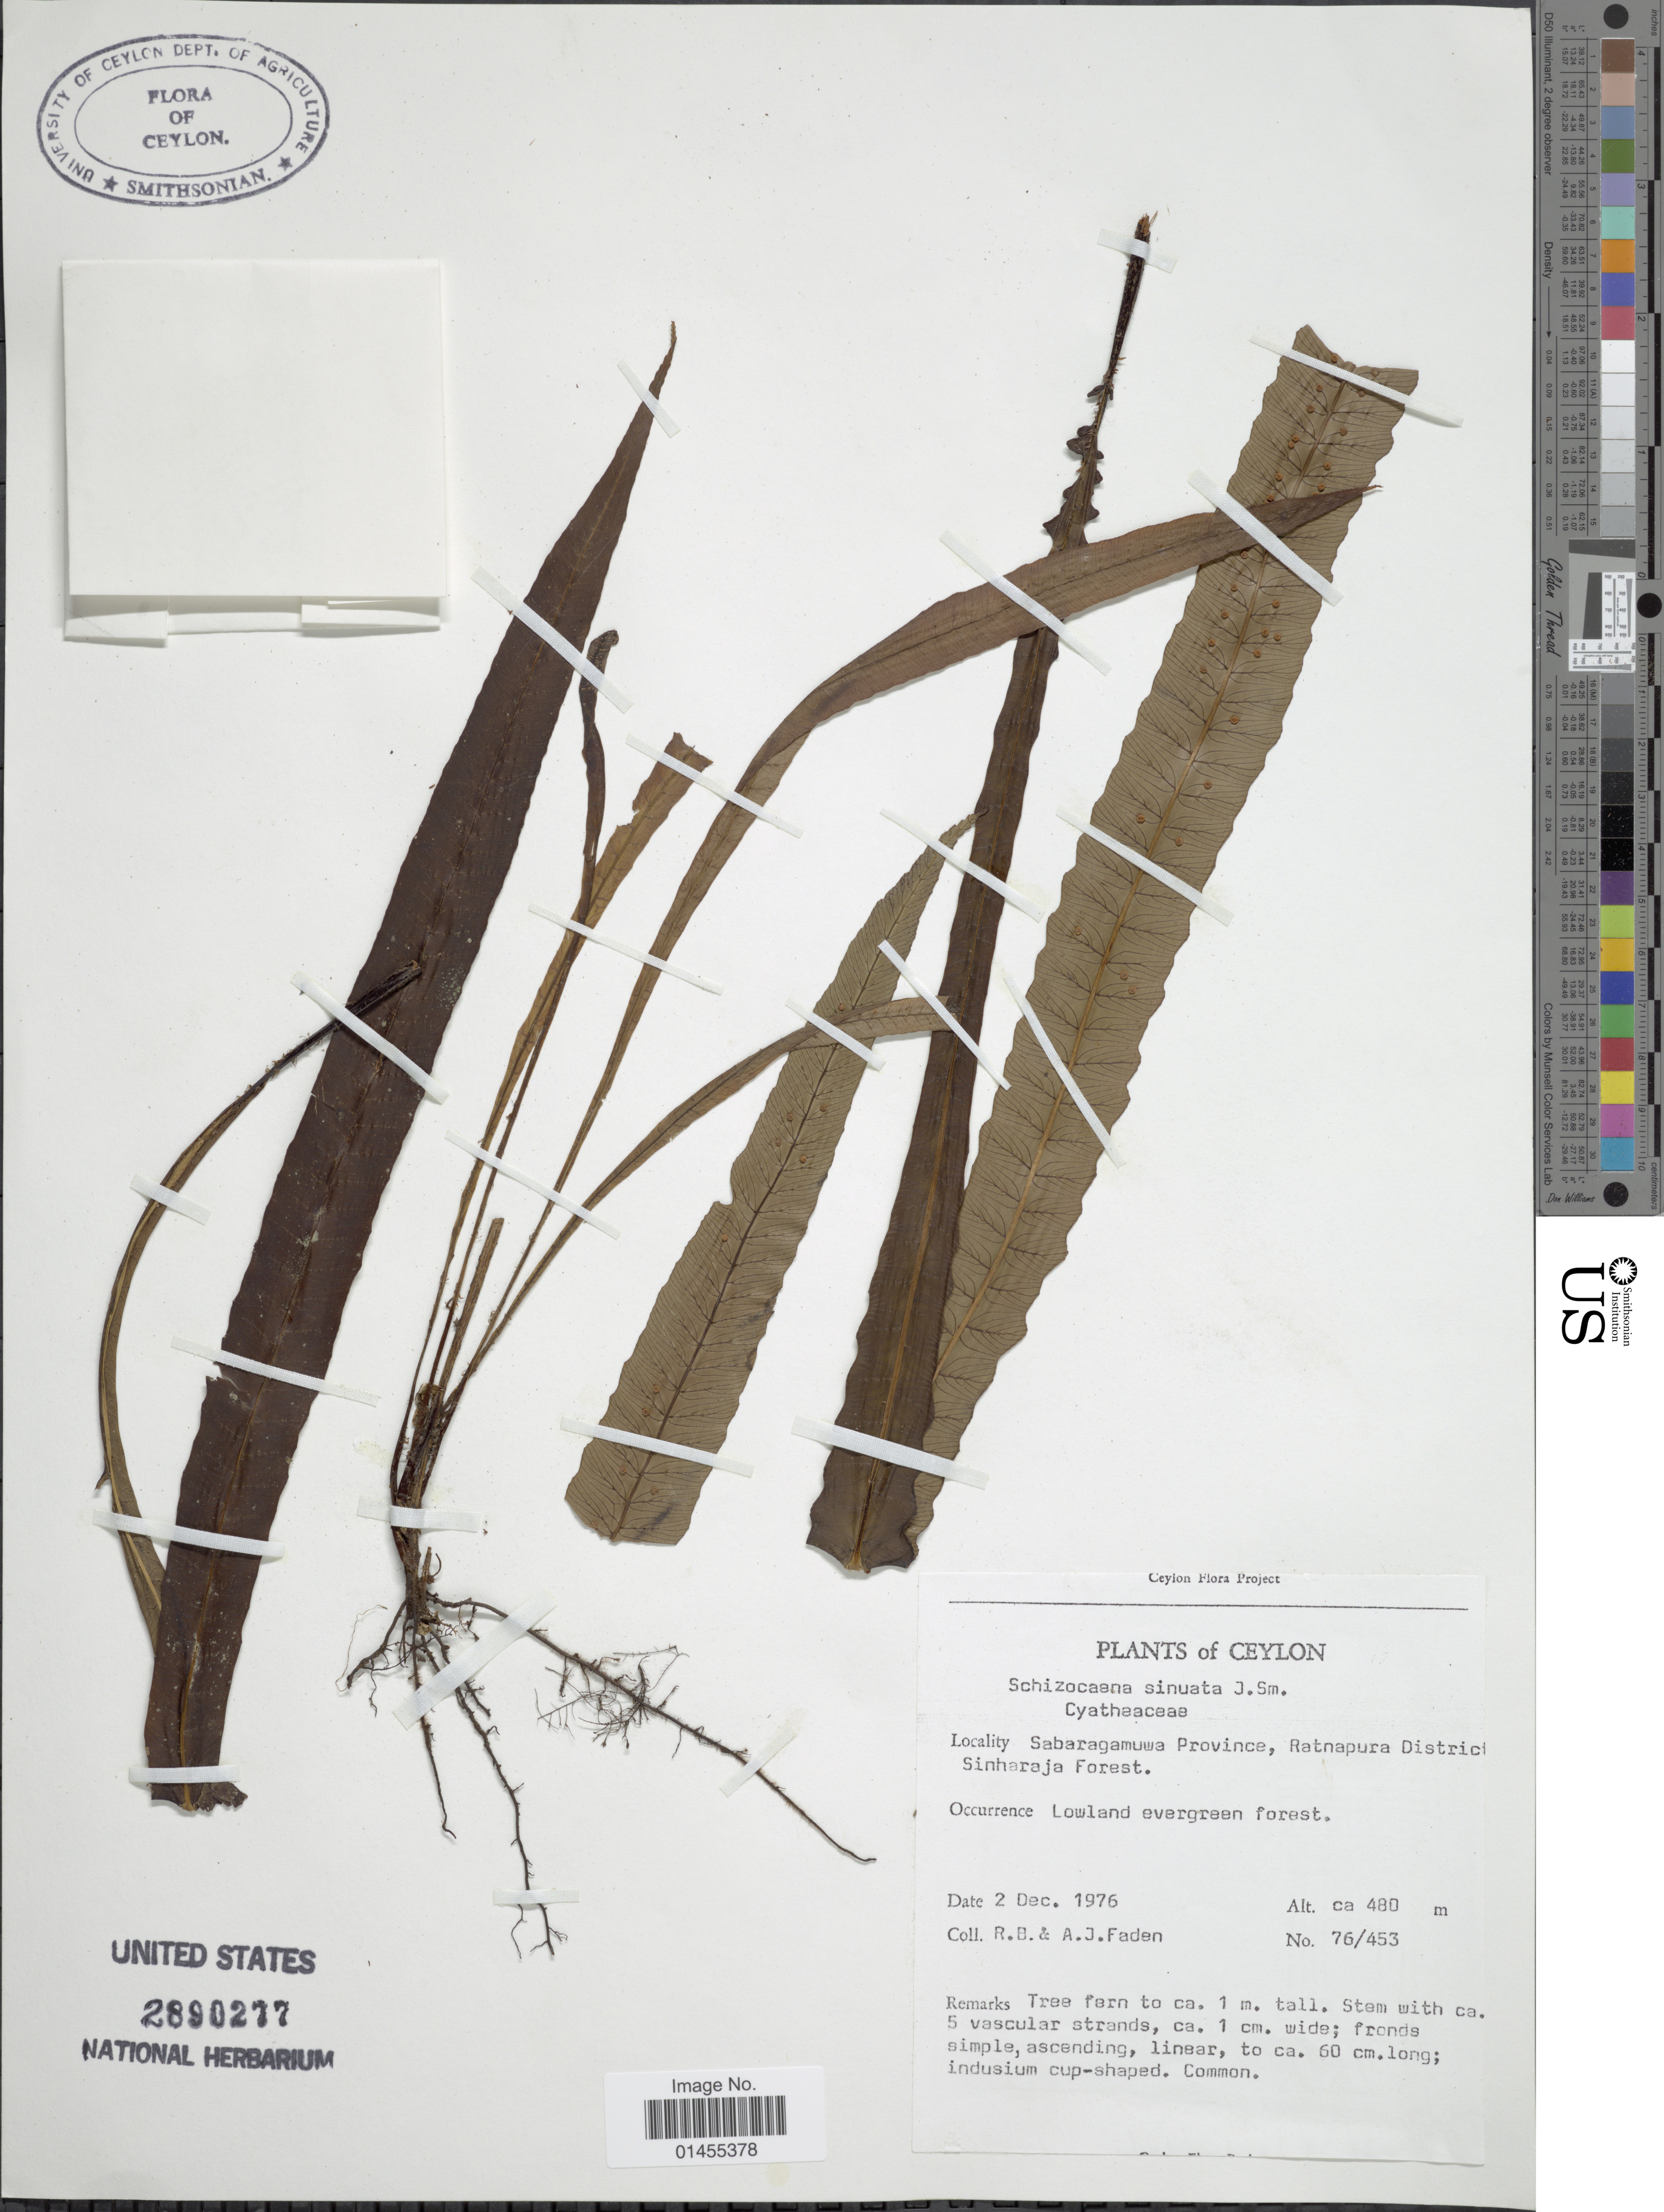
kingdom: Plantae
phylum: Tracheophyta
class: Polypodiopsida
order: Cyatheales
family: Cyatheaceae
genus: Alsophila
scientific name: Alsophila sinuata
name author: (Hook. & Grev.) R.M. Tryon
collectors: R. B. Faden & A. J. Faden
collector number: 76/453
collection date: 1976-12-02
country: Sri Lanka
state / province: Sabaragamuwa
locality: Ceylon, Sabaragamuwa Province, Ratnapura District Sinharaja Forest.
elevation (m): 480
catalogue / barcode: US 2890277